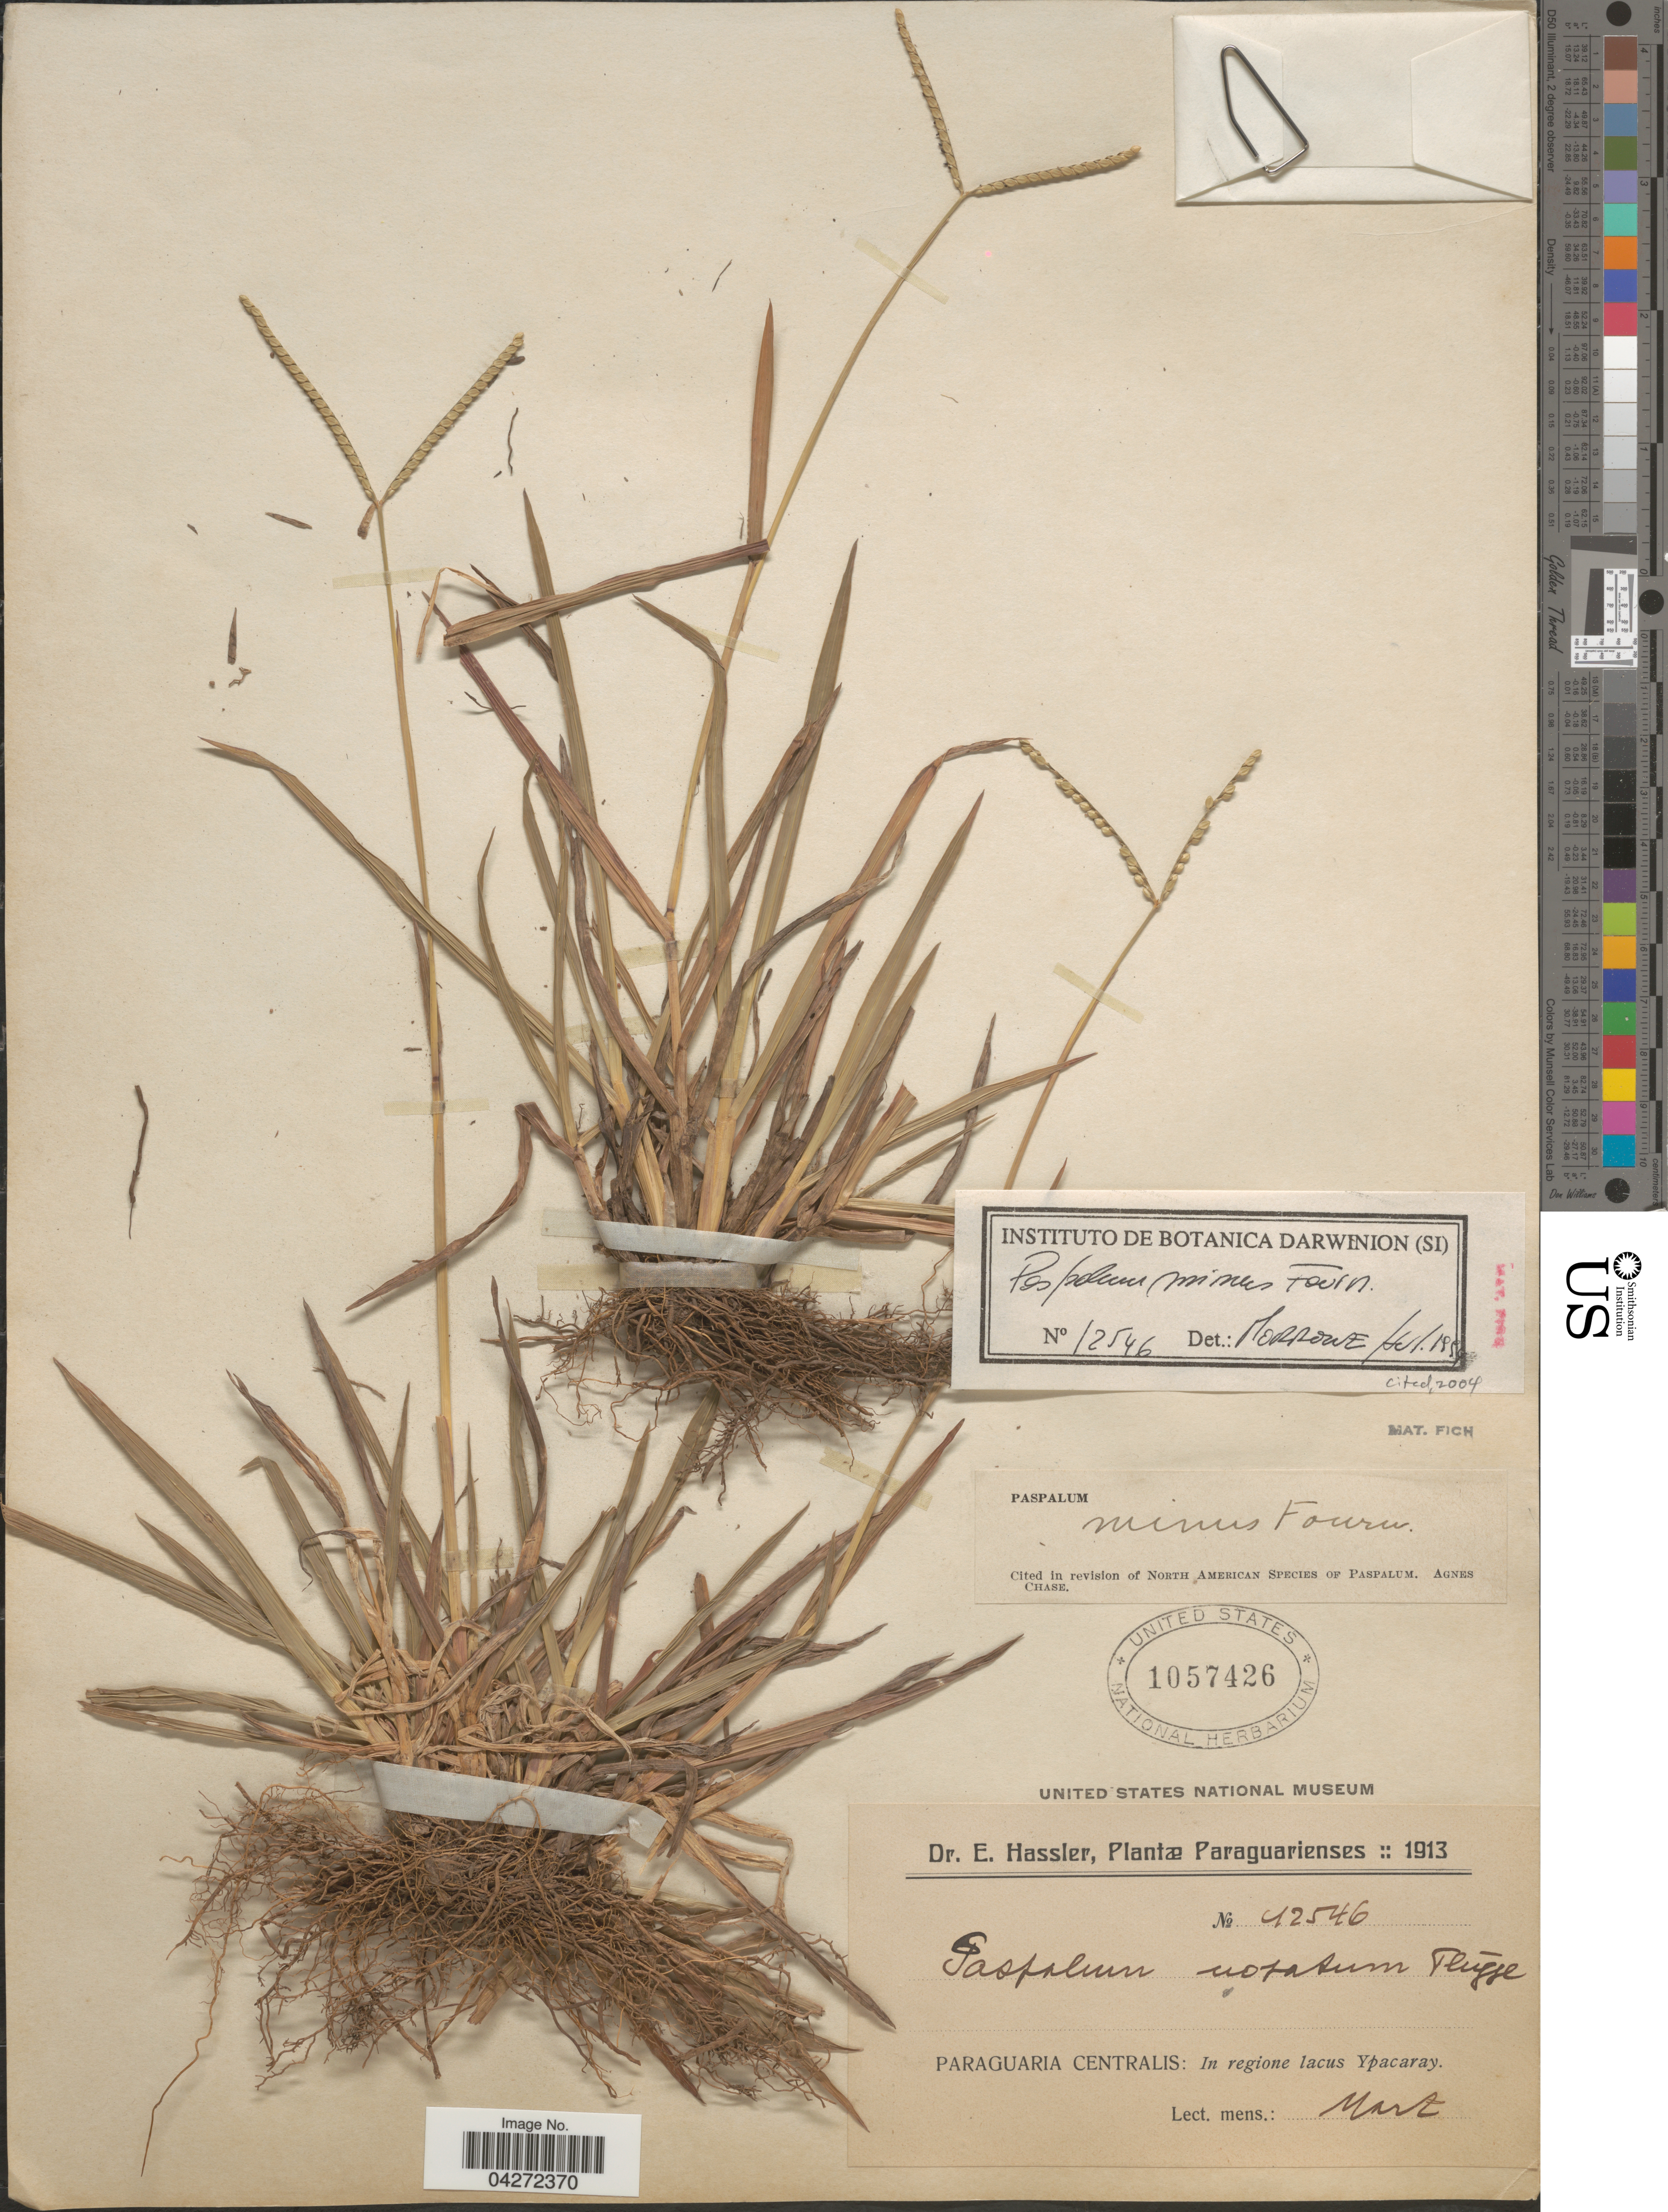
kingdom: Plantae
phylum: Tracheophyta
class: Liliopsida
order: Poales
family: Poaceae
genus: Paspalum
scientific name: Paspalum minus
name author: E. Fourn.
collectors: E. Hassler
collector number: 12546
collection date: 1913-03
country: Paraguay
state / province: Paraguari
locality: Paraguaria Centralis: In regione lacus Ypacaray.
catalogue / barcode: US 1057426